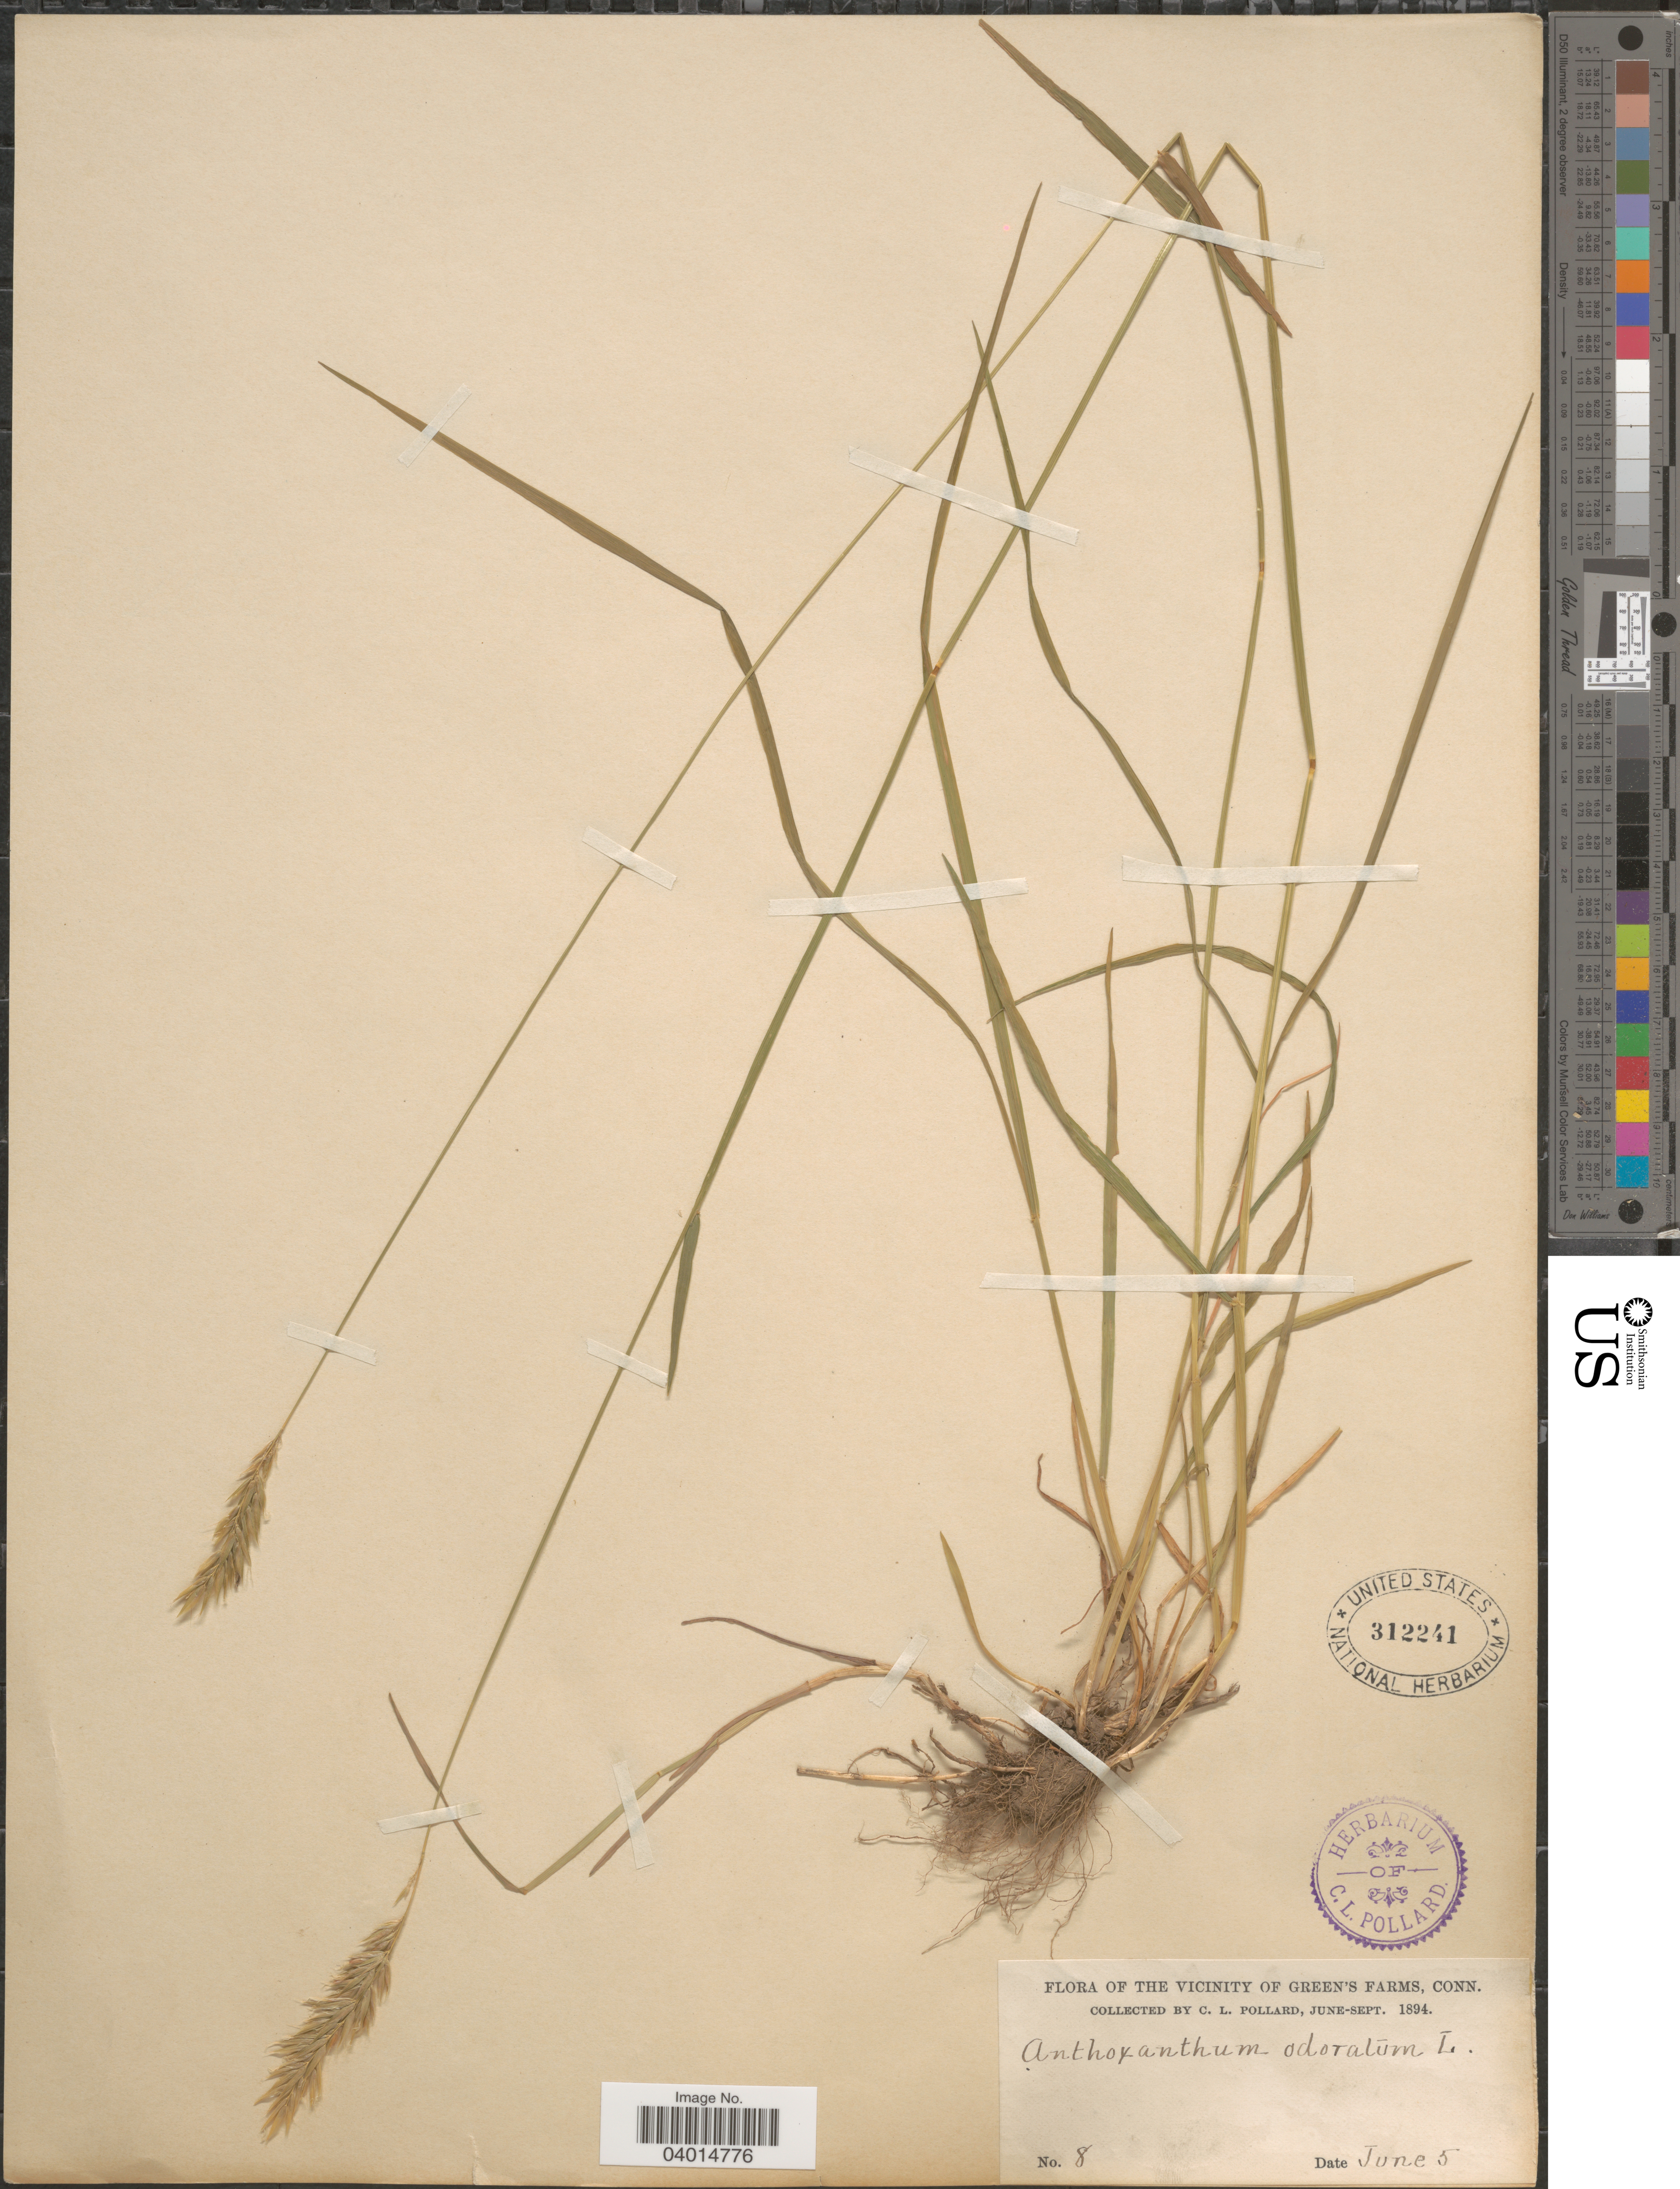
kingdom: Plantae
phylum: Tracheophyta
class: Liliopsida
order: Poales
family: Poaceae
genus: Anthoxanthum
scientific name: Anthoxanthum odoratum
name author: L.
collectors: C. L. Pollard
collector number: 8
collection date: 1894-06-05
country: United States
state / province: Connecticut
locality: The Vicinity of Green's Farms.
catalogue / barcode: US 312241